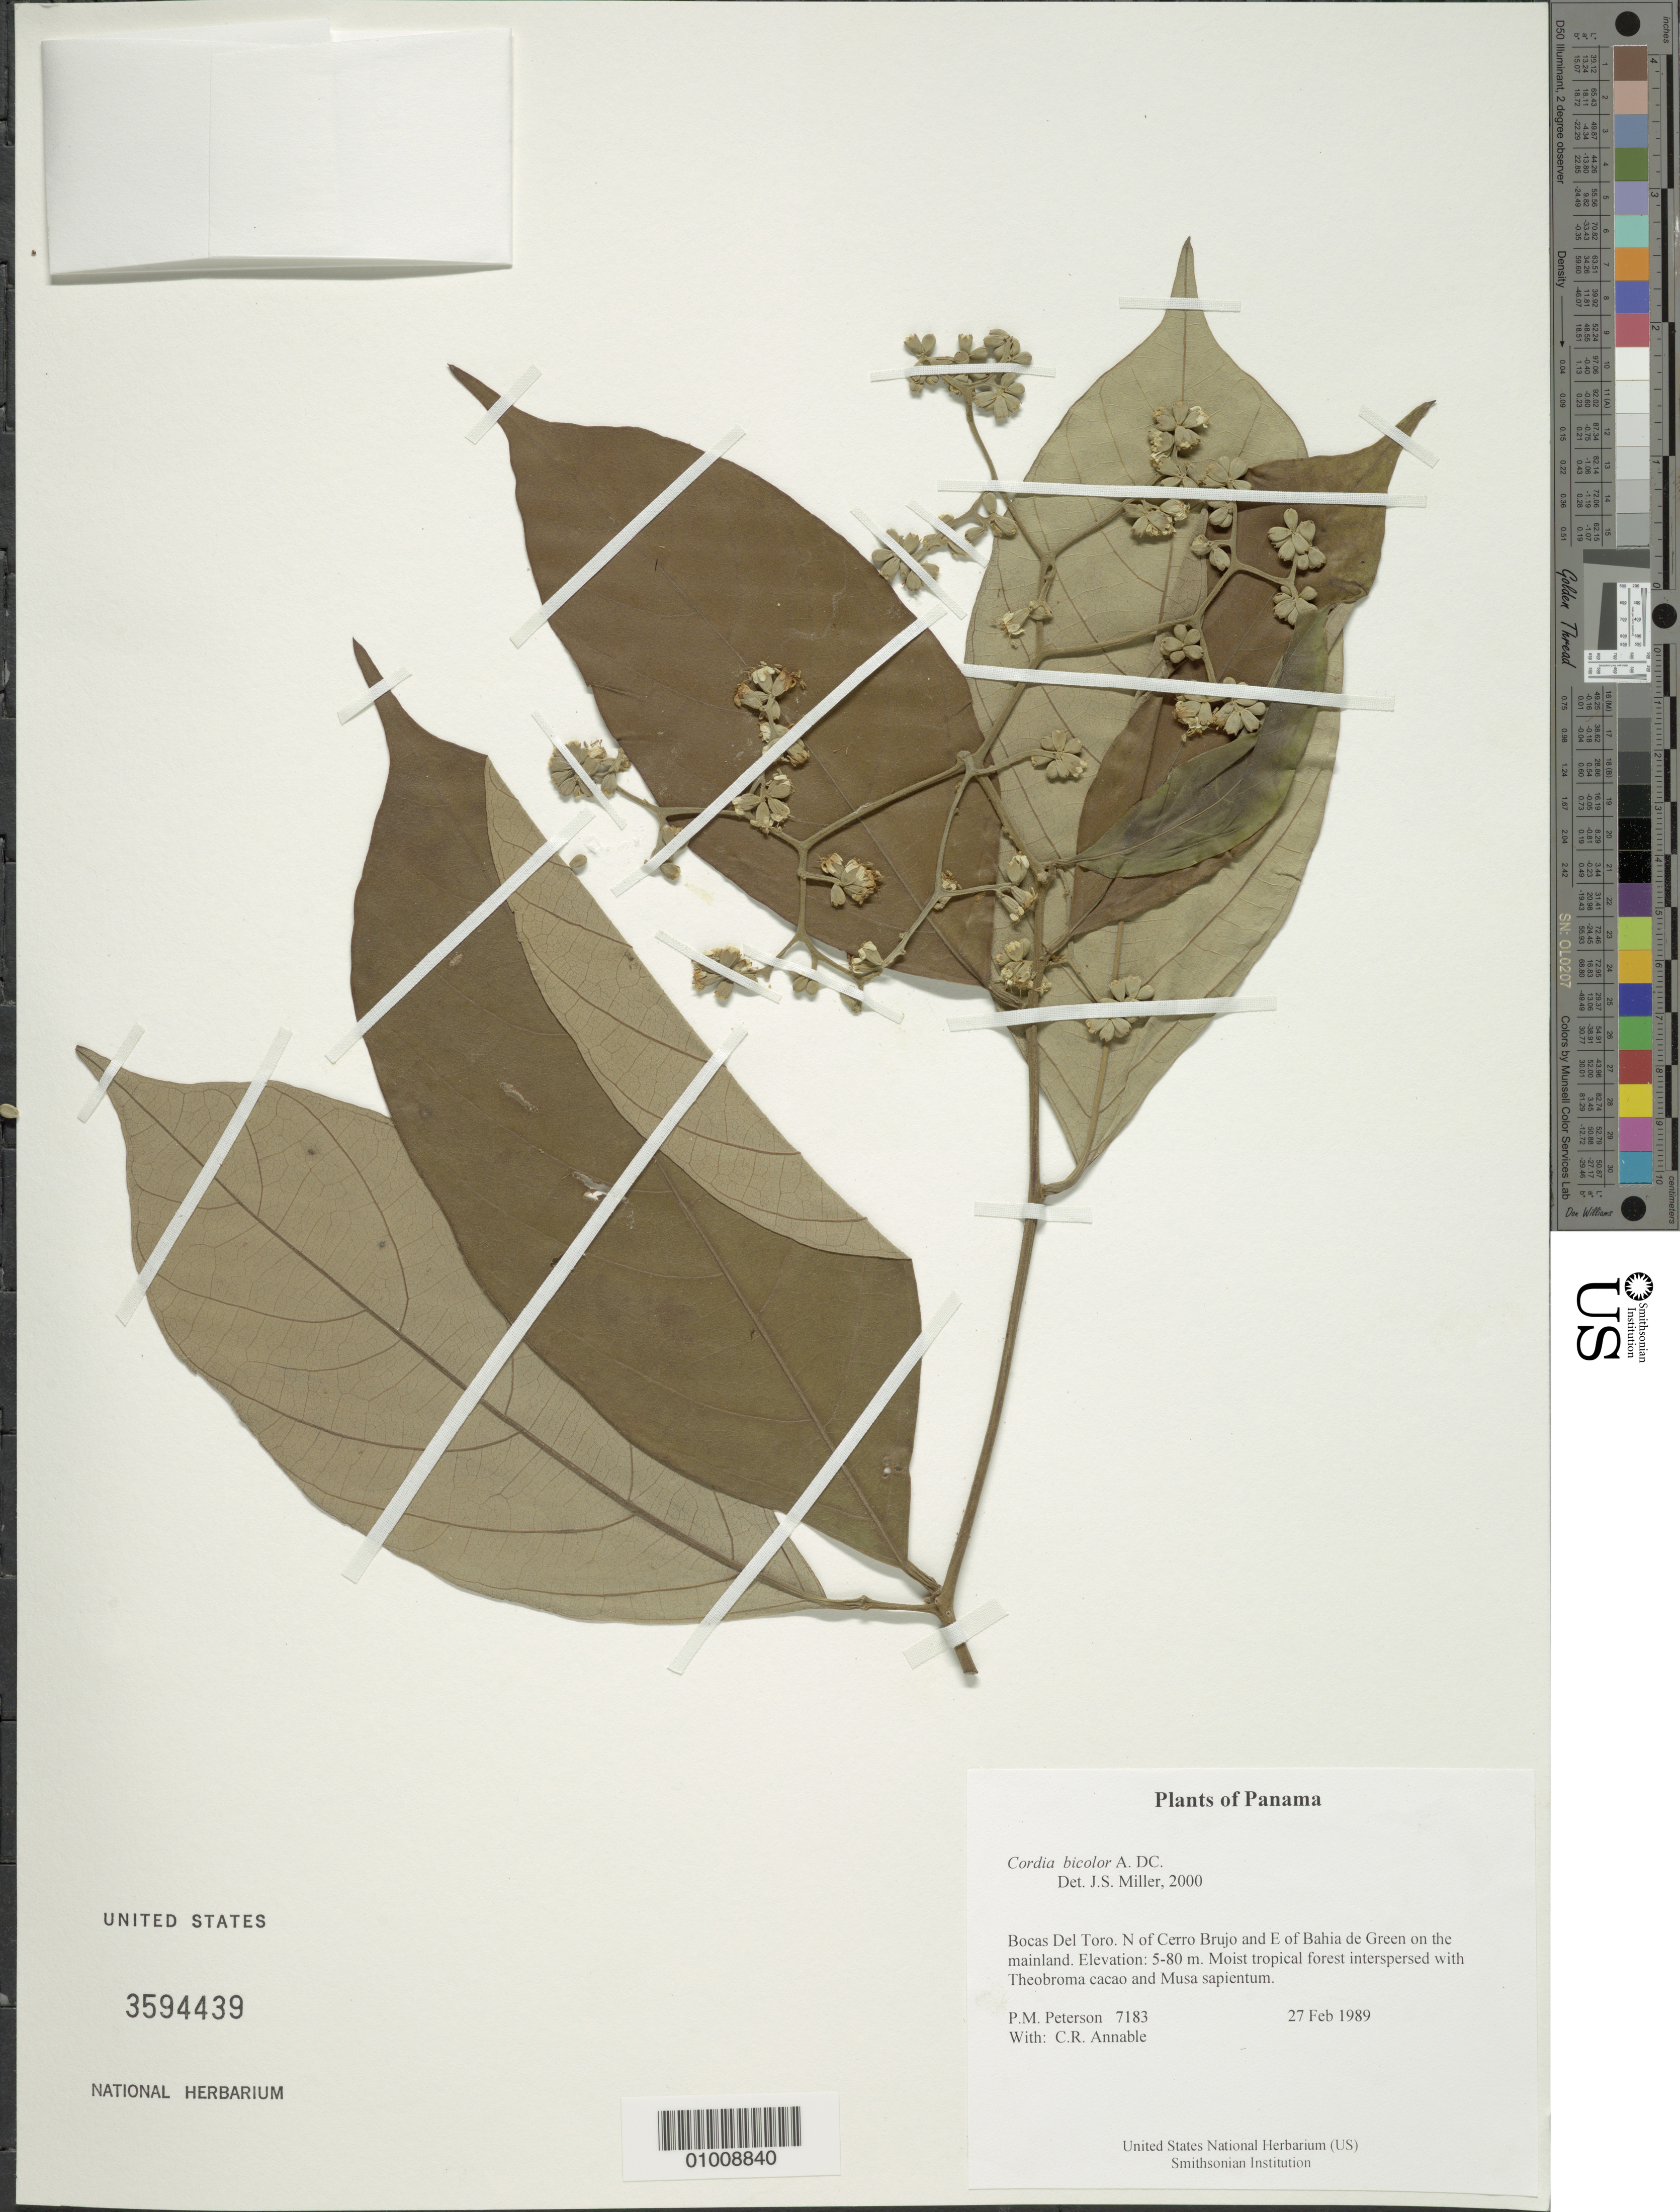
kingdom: Plantae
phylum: Tracheophyta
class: Magnoliopsida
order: Boraginales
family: Cordiaceae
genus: Cordia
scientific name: Cordia bicolor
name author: A. DC.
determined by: Miller, James S., (MO), Missouri Botanical Garden (UNITED STATES)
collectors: P. M. Peterson & C. R. Annable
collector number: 07183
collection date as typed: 27 Feb 1989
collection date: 1989-02-27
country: Panama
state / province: Bocas del Toro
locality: N of Cerro Brujo and E of Bahia de Green on the mainland.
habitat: Moist tropical forest interspersed with Theobroma cacao and Musa sapientum.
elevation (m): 5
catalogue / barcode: US 3594439